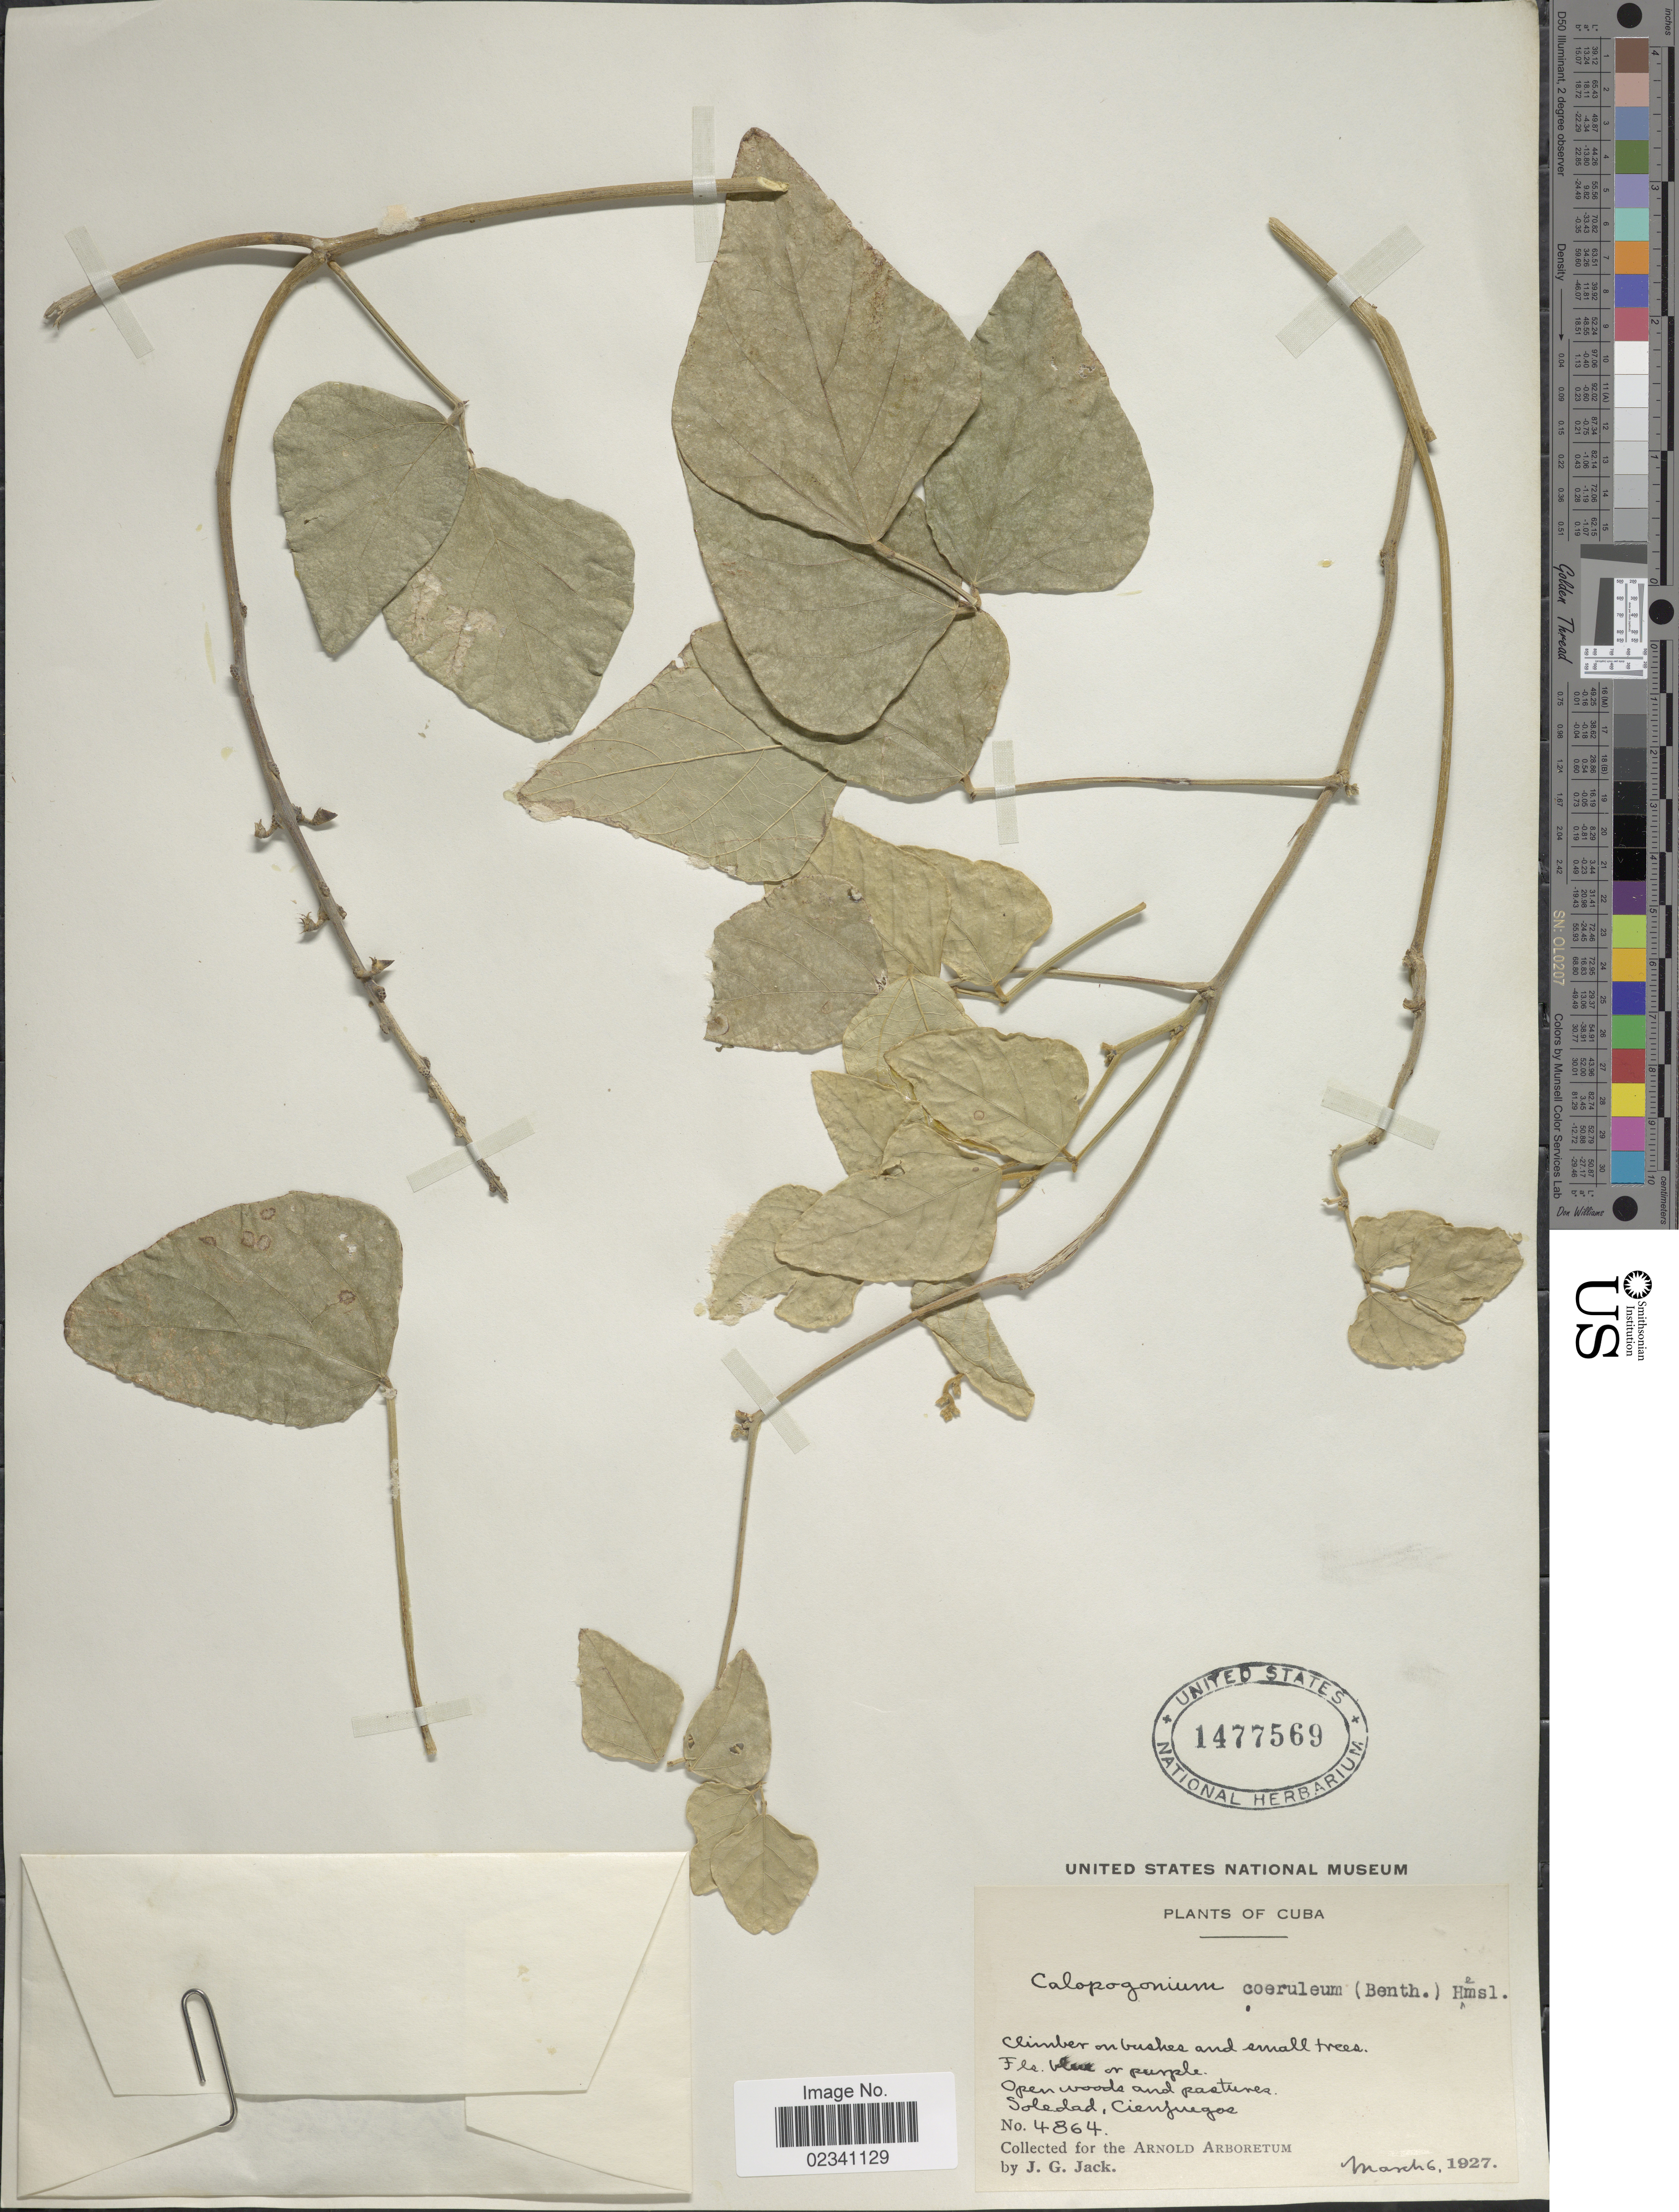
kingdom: Plantae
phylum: Tracheophyta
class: Magnoliopsida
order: Fabales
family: Fabaceae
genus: Calopogonium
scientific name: Calopogonium caeruleum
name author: (Benth.) C. Wright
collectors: J. G. Jack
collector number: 4864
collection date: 1927-03-06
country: Cuba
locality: Soledad, Cienfuegos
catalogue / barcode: US 1477569